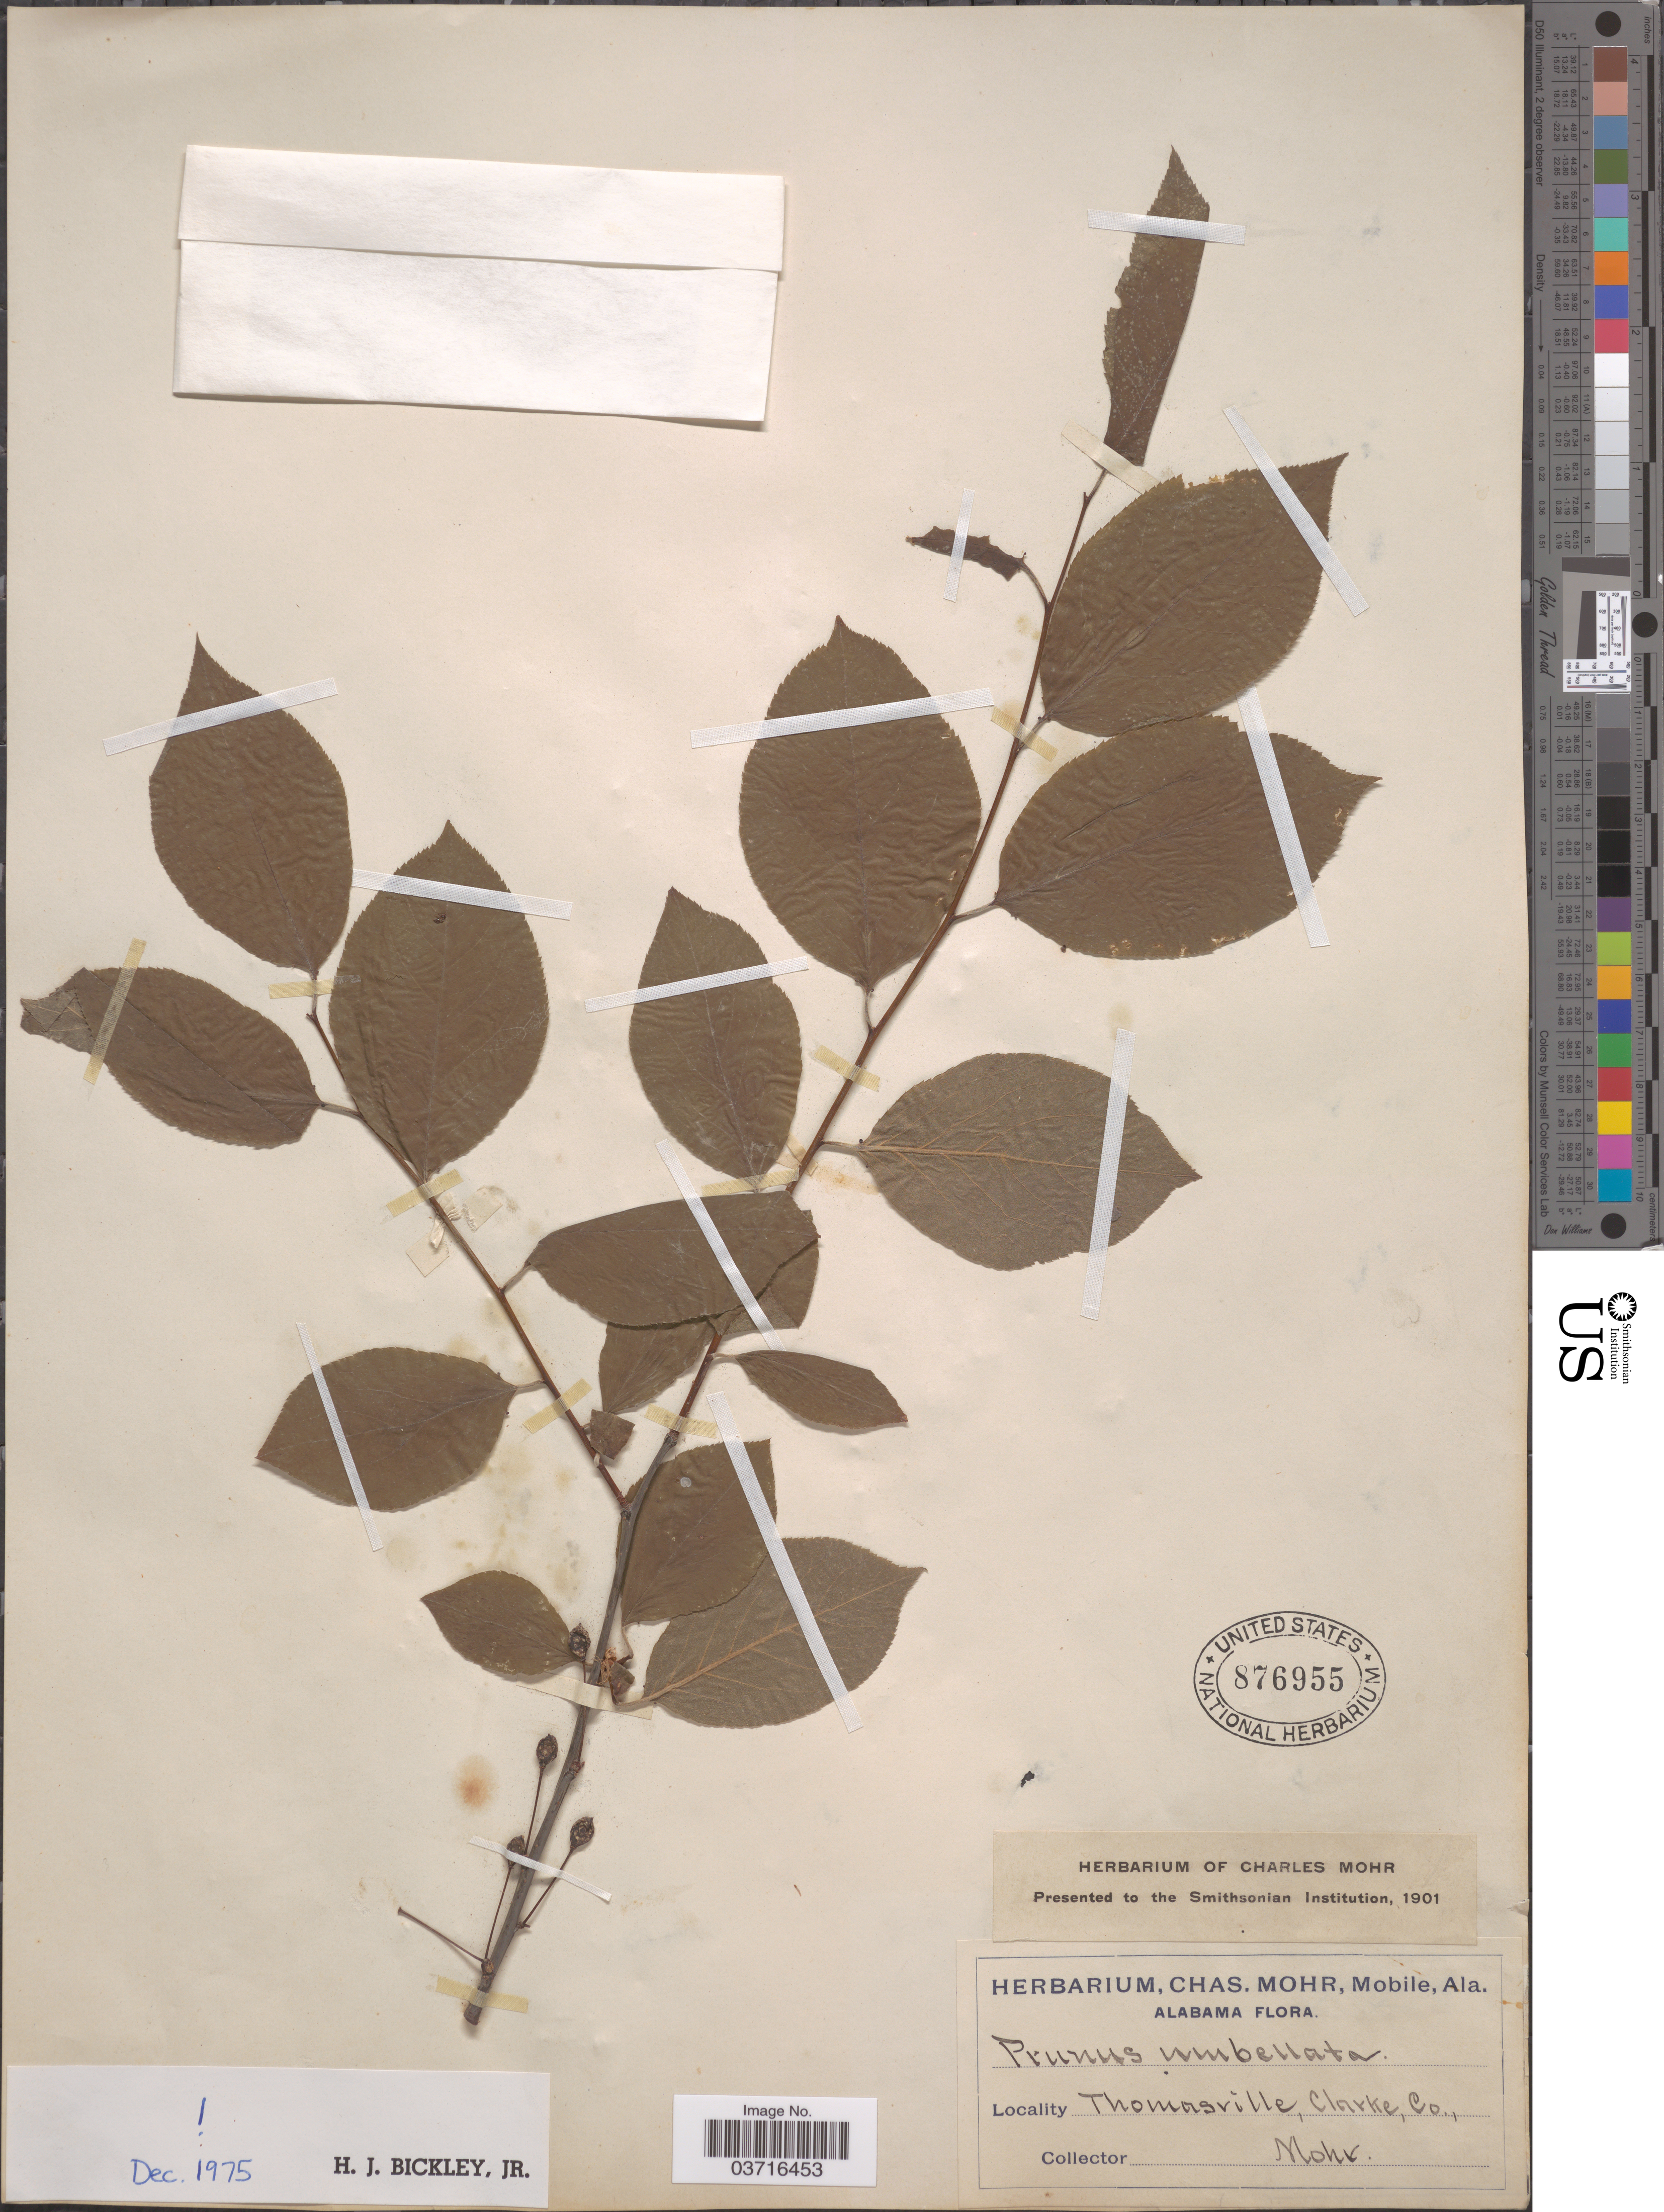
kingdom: Plantae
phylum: Tracheophyta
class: Magnoliopsida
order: Rosales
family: Rosaceae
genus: Prunus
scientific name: Prunus umbellata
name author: Elliott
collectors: Mohr, --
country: United States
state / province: Alabama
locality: Thomasville, Clarke Co.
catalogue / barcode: US 876955